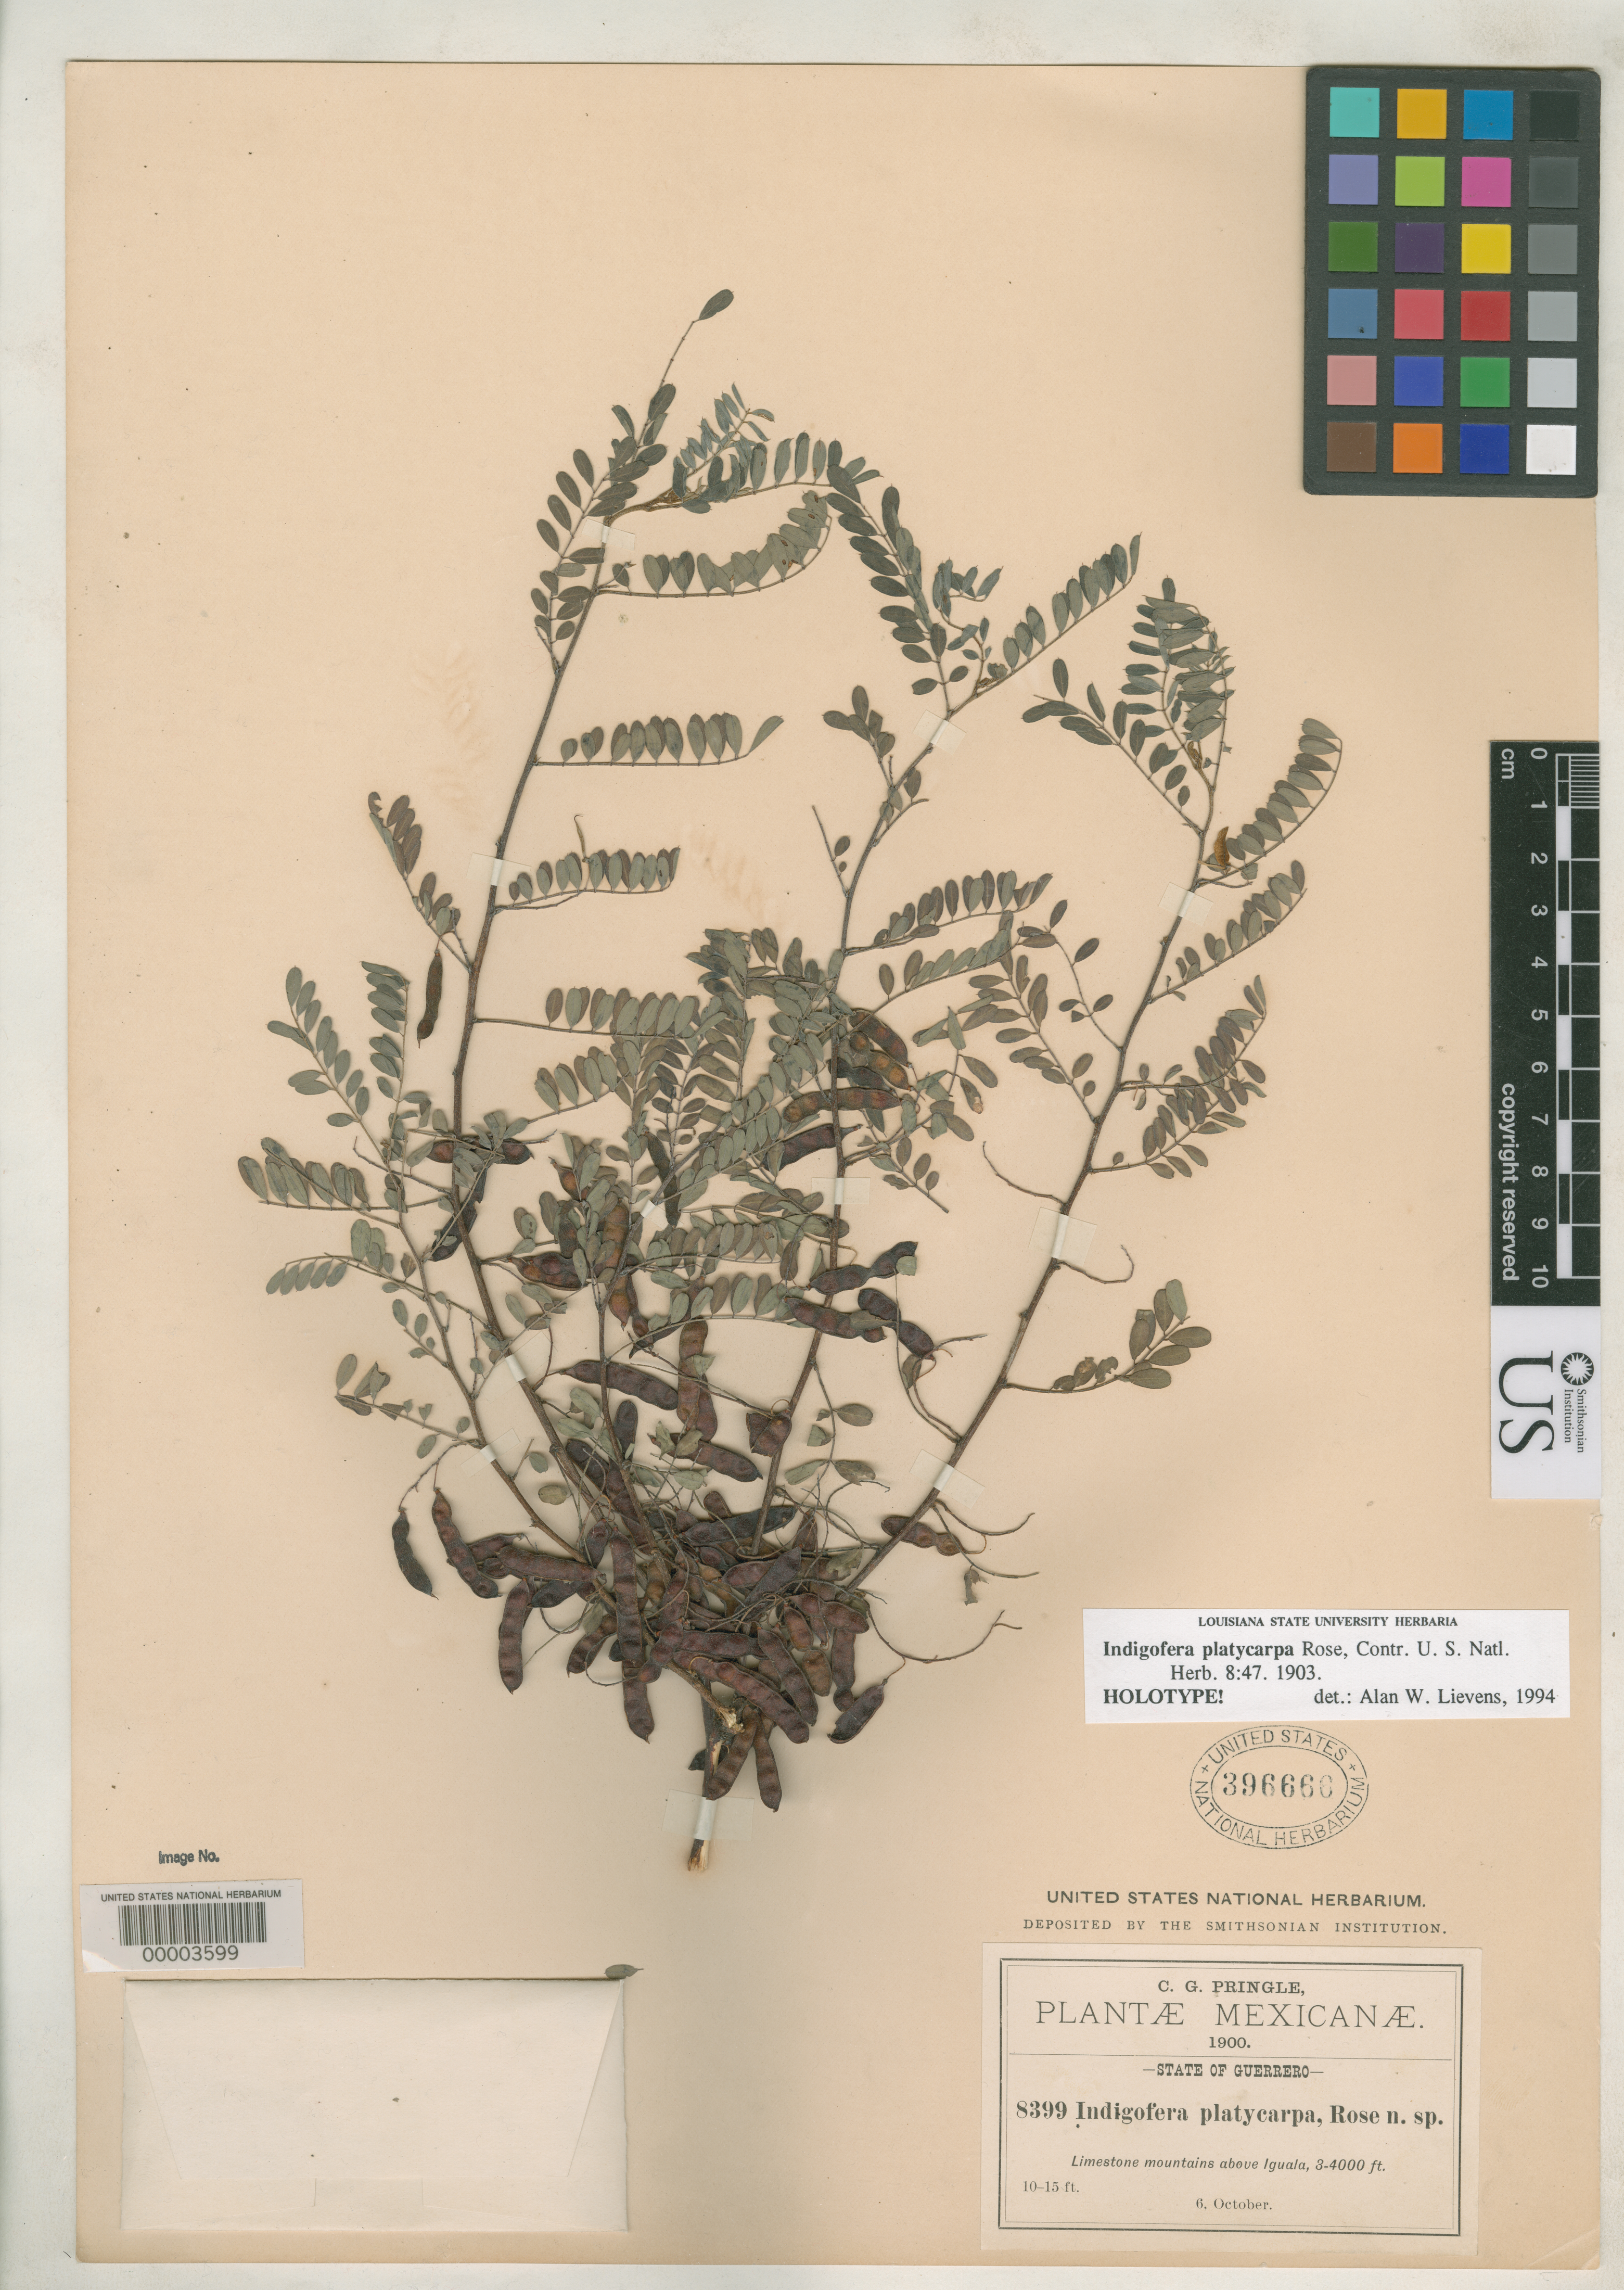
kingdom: Plantae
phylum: Tracheophyta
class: Magnoliopsida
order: Fabales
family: Fabaceae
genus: Indigofera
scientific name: Indigofera platycarpa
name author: Rose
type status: Holotype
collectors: C. G. Pringle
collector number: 8399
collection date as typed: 06 Oct 1900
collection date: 1900-10-06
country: Mexico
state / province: Guerrero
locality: Above Iguala.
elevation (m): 914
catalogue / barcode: US 396666